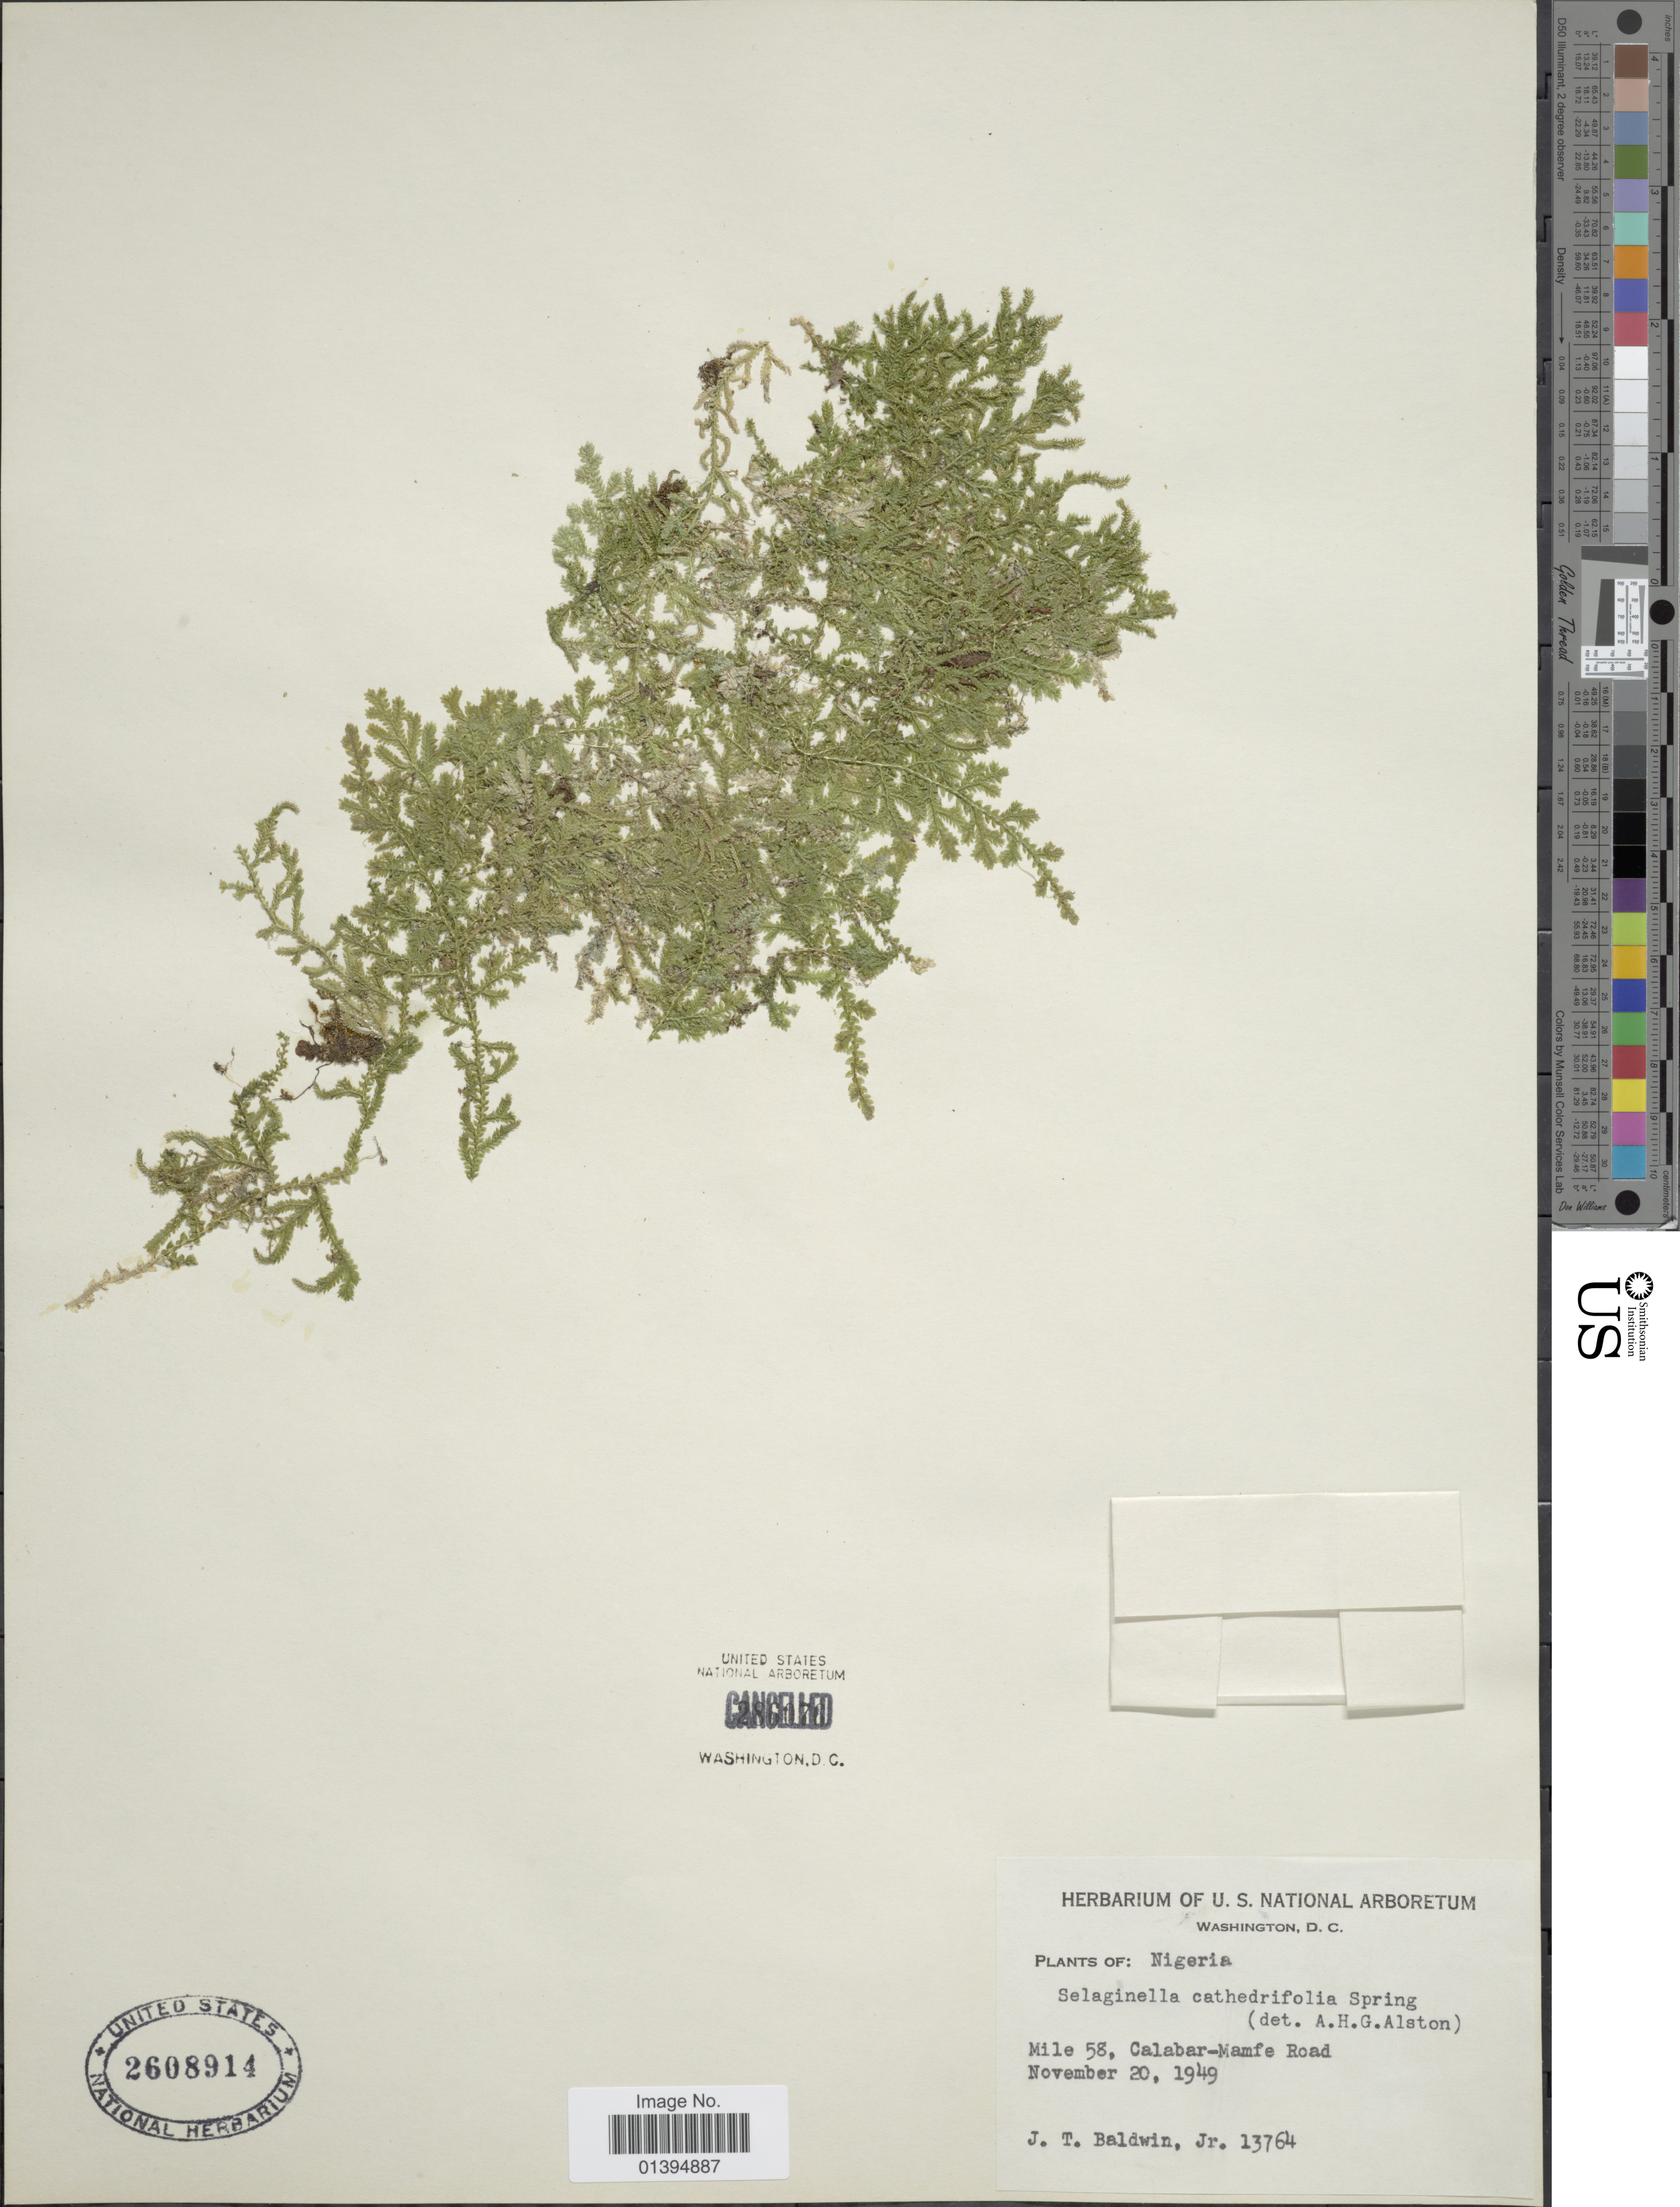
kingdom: Plantae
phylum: Tracheophyta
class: Lycopodiopsida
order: Selaginellales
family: Selaginellaceae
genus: Selaginella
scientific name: Selaginella cathedrifolia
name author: Spring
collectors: J. T. Baldwin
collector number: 13764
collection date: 1949-11-20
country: Nigeria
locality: Mile 58, Calabar-Mamfe Road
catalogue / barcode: US 2608914